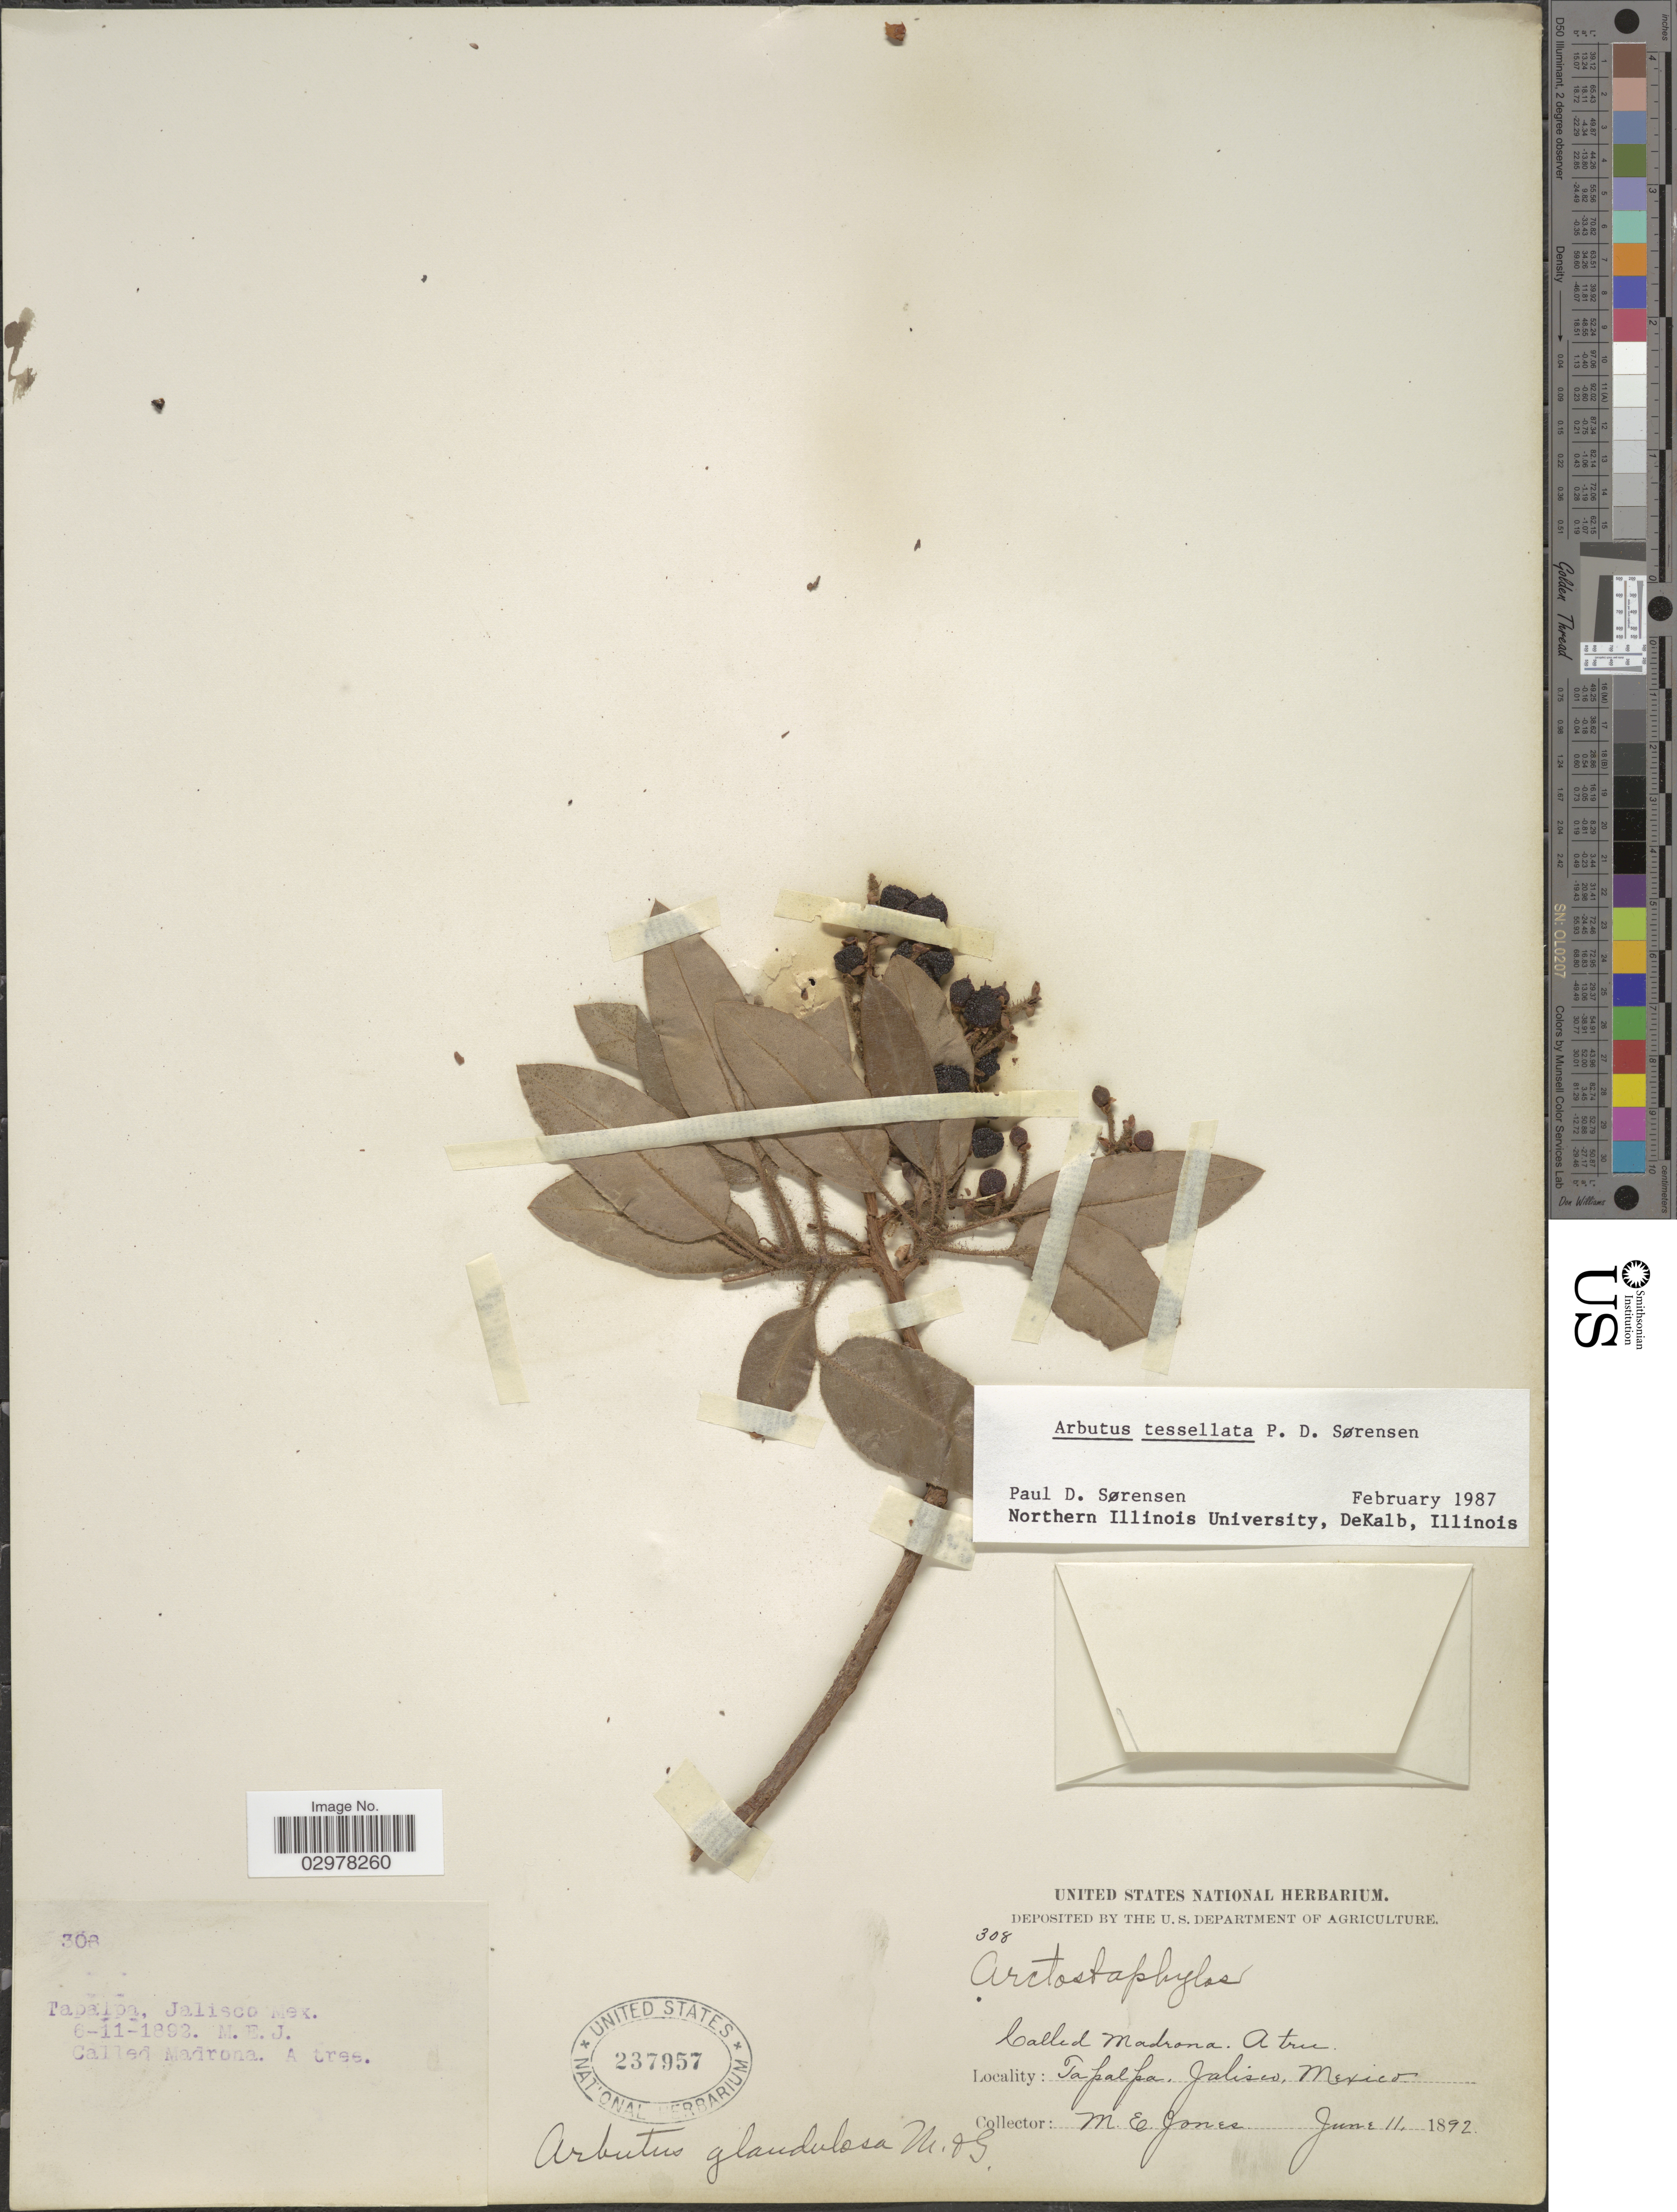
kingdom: Plantae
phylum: Tracheophyta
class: Magnoliopsida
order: Ericales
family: Ericaceae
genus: Arbutus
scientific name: Arbutus tessellata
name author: P.D. Sørensen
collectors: M. E. Jones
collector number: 308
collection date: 1892-06-11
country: Mexico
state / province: Jalisco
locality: Tapalpa, Jalisco.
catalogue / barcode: US 237957